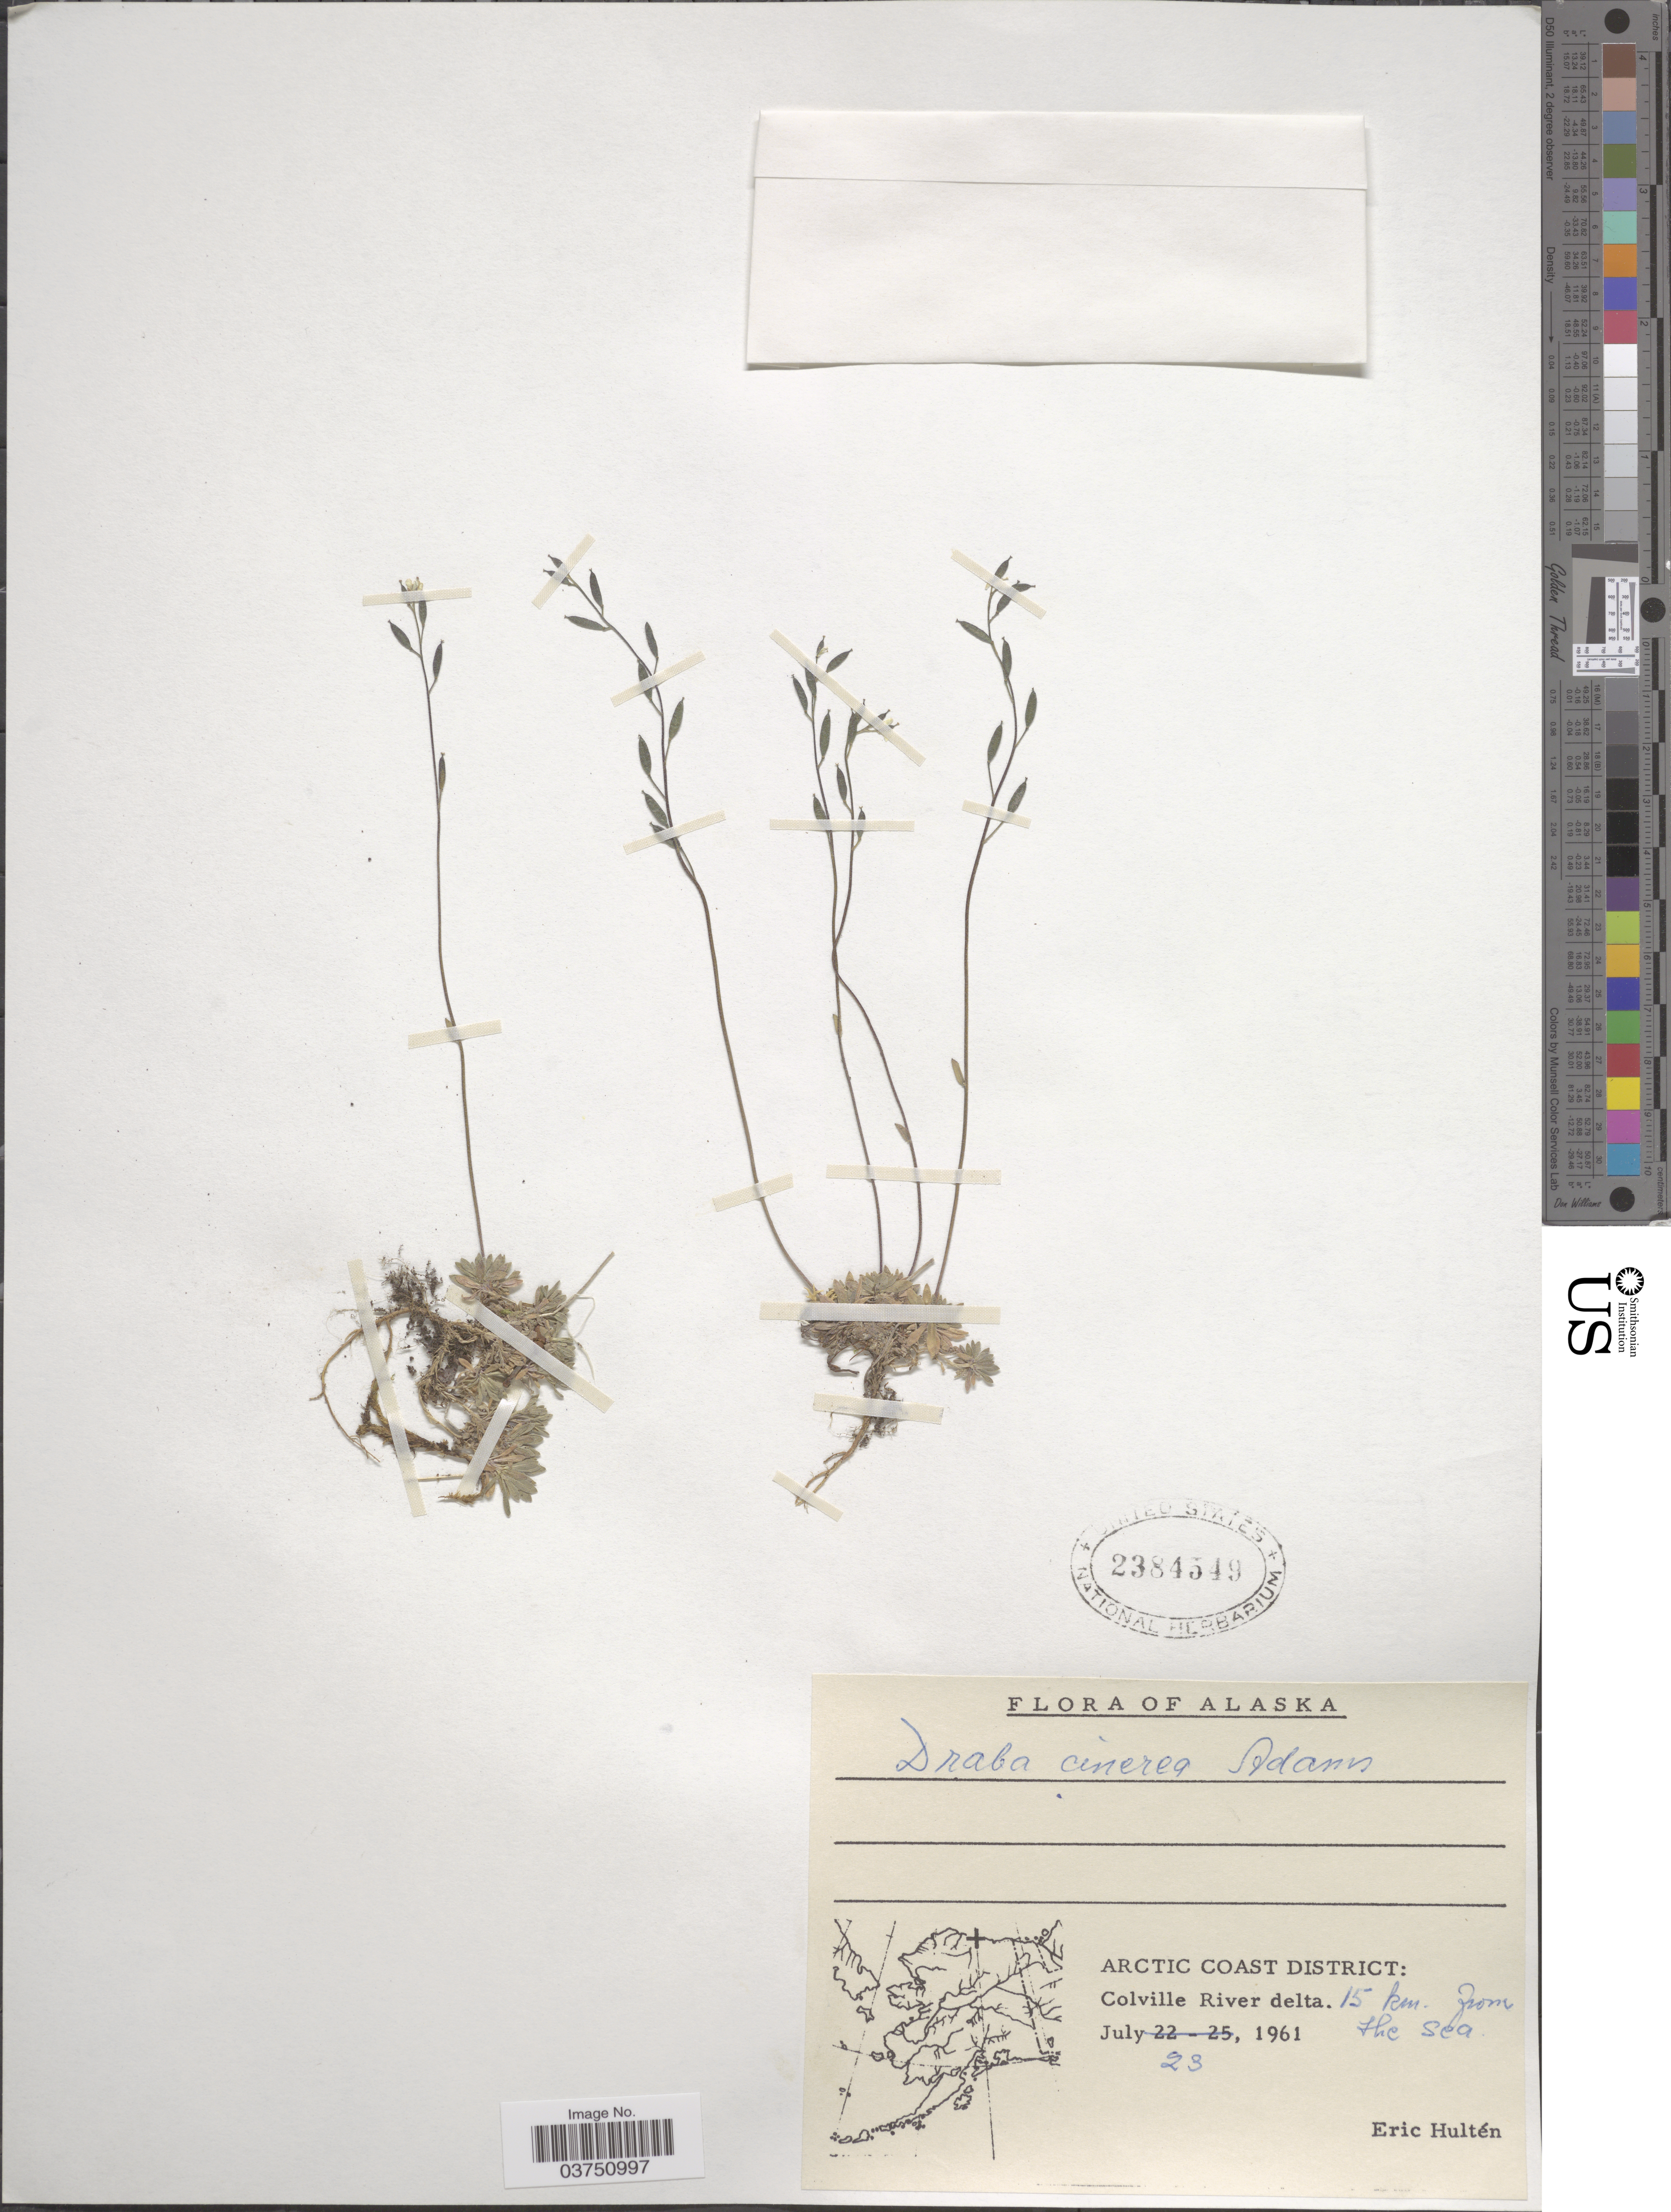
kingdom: Plantae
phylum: Tracheophyta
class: Magnoliopsida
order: Brassicales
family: Brassicaceae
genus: Draba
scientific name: Draba cinerea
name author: Adams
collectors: E. G. Hultén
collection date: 1961-07-23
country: United States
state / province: Alaska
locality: Arctic Coast District: Colville River delta. 15 km. from the sea.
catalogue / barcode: US 2384549